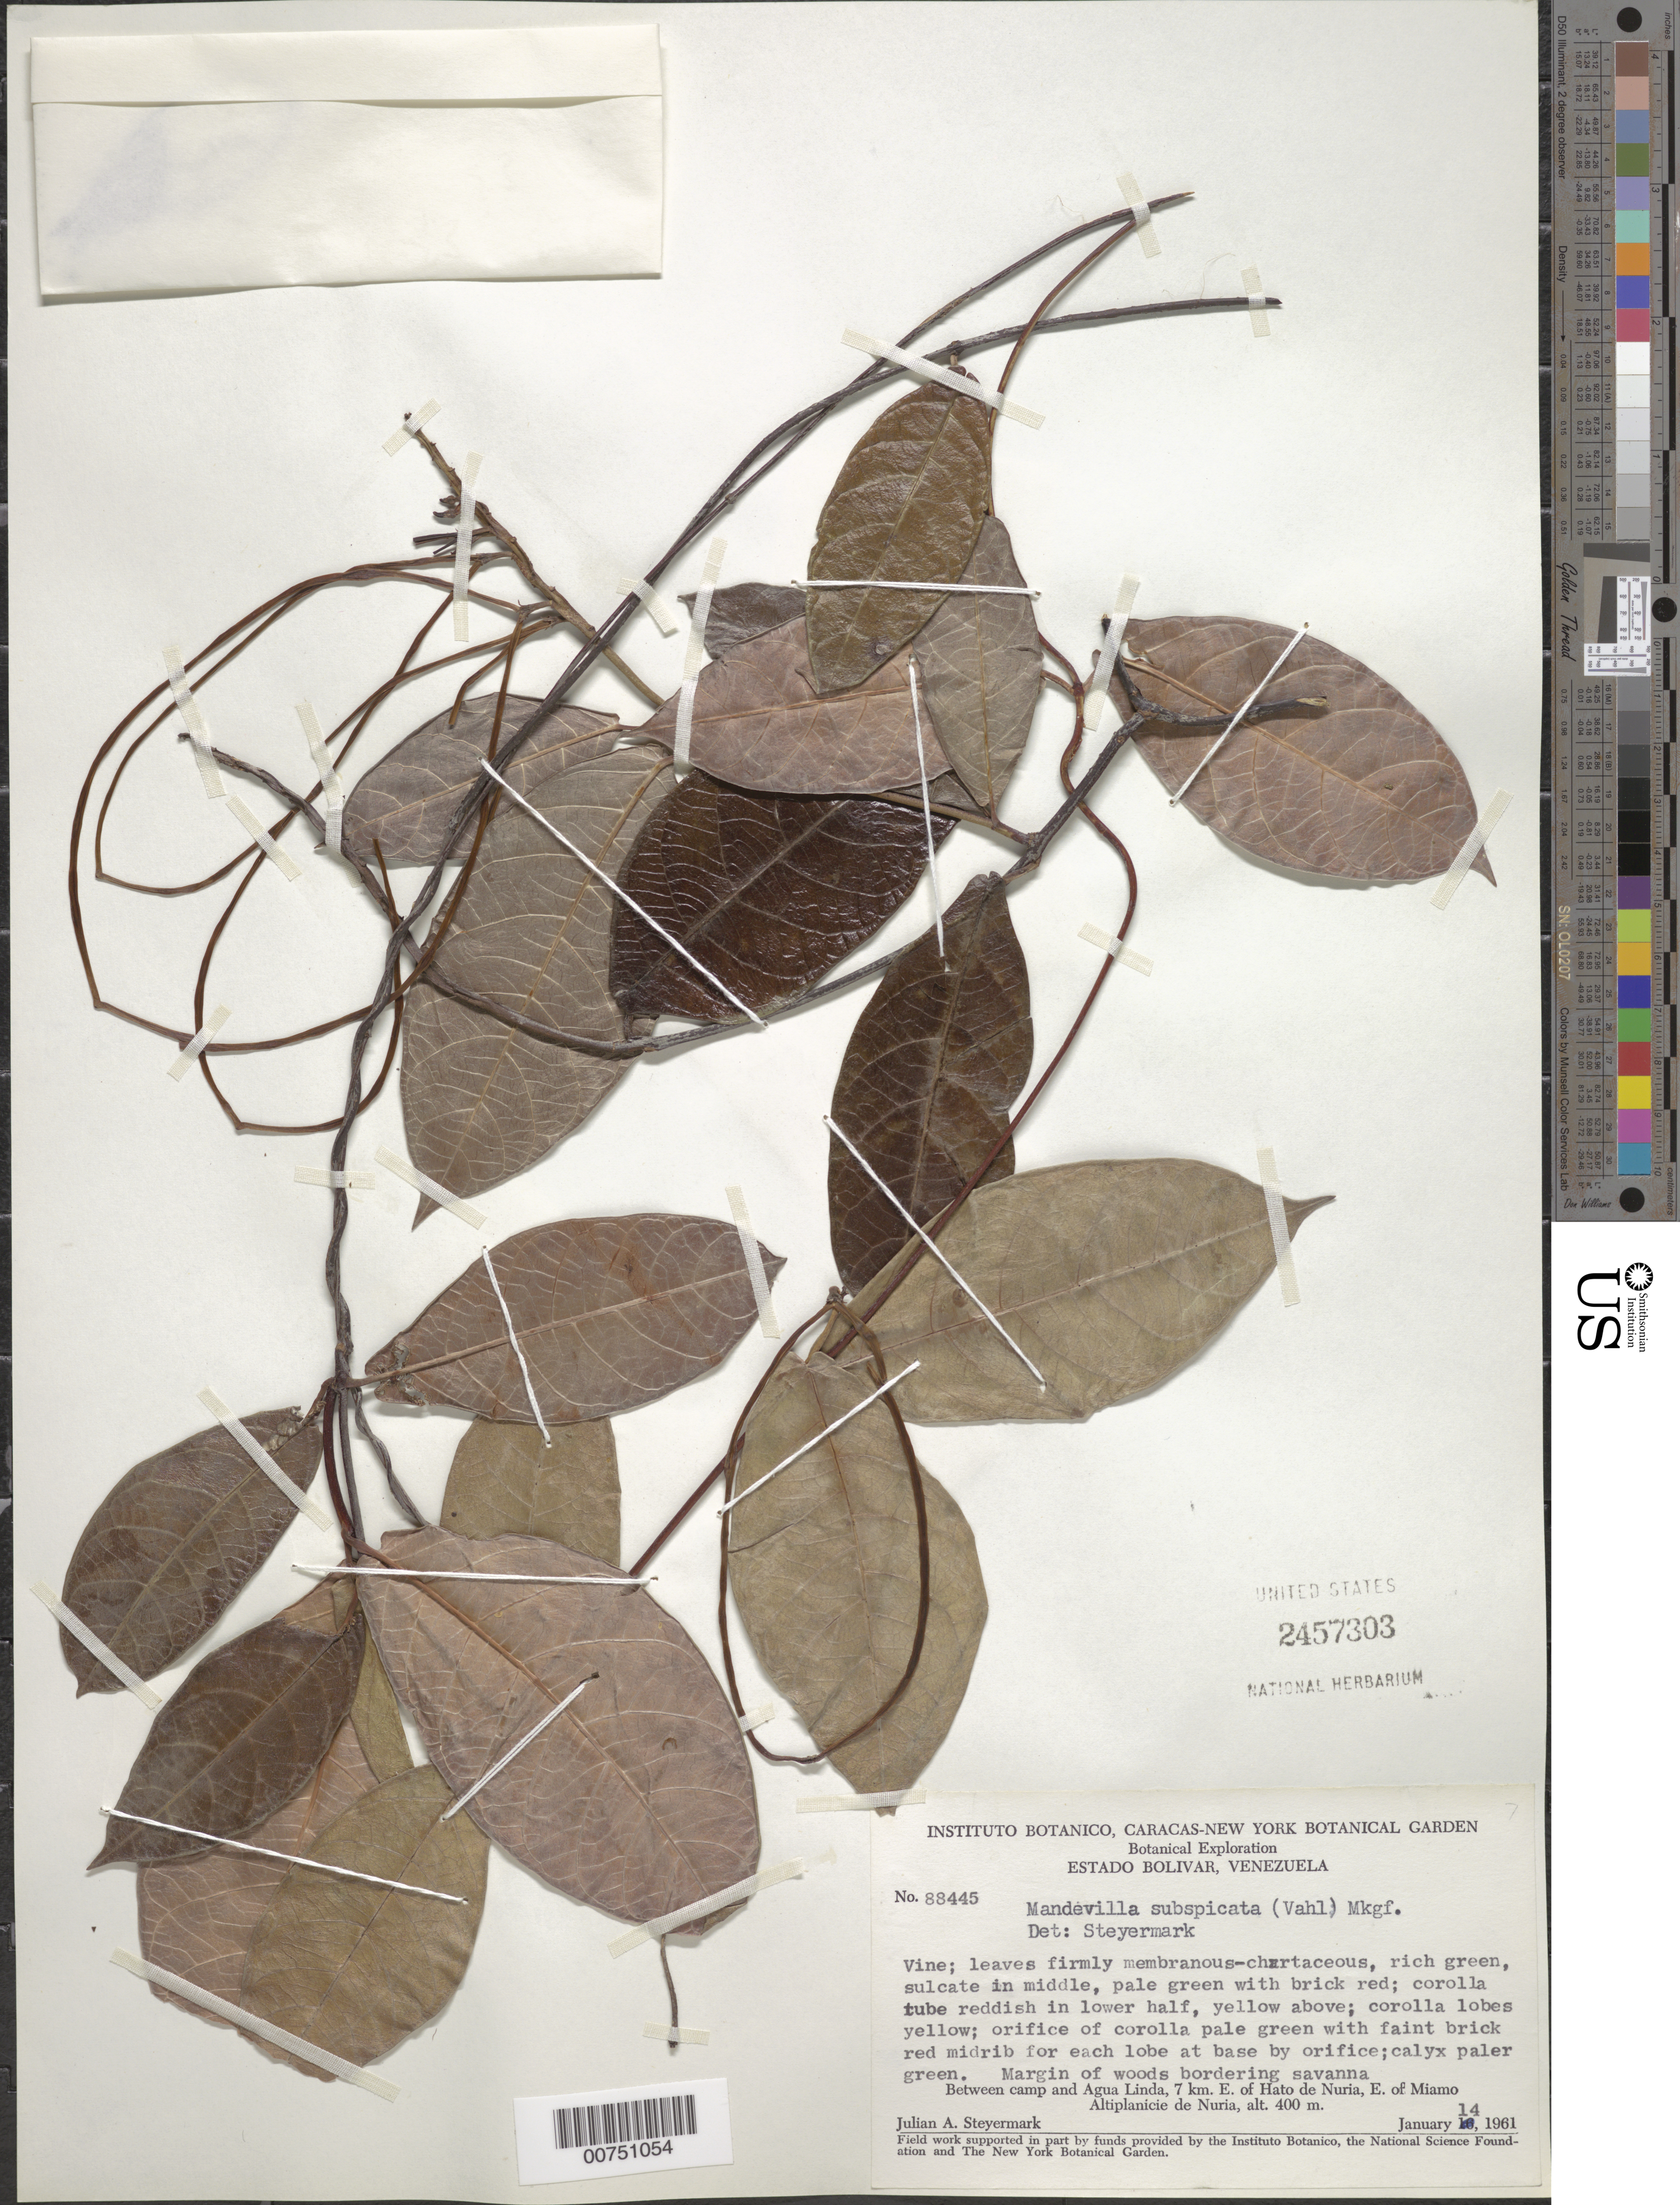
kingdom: Plantae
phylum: Tracheophyta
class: Magnoliopsida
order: Gentianales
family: Apocynaceae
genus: Mandevilla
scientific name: Mandevilla subspicata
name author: (Vahl) Markgr.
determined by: Steyermark, Julian A., (VEN)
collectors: J. Steyermark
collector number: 88445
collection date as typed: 14-Jan-61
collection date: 1961-01-14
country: Venezuela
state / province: Bolívar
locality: Agua Linda, 7 km E of Hato de Nuria, E of Miamo, Altiplanicie de Nuria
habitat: Margin of woods bordering savanna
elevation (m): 400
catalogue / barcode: US 2457303